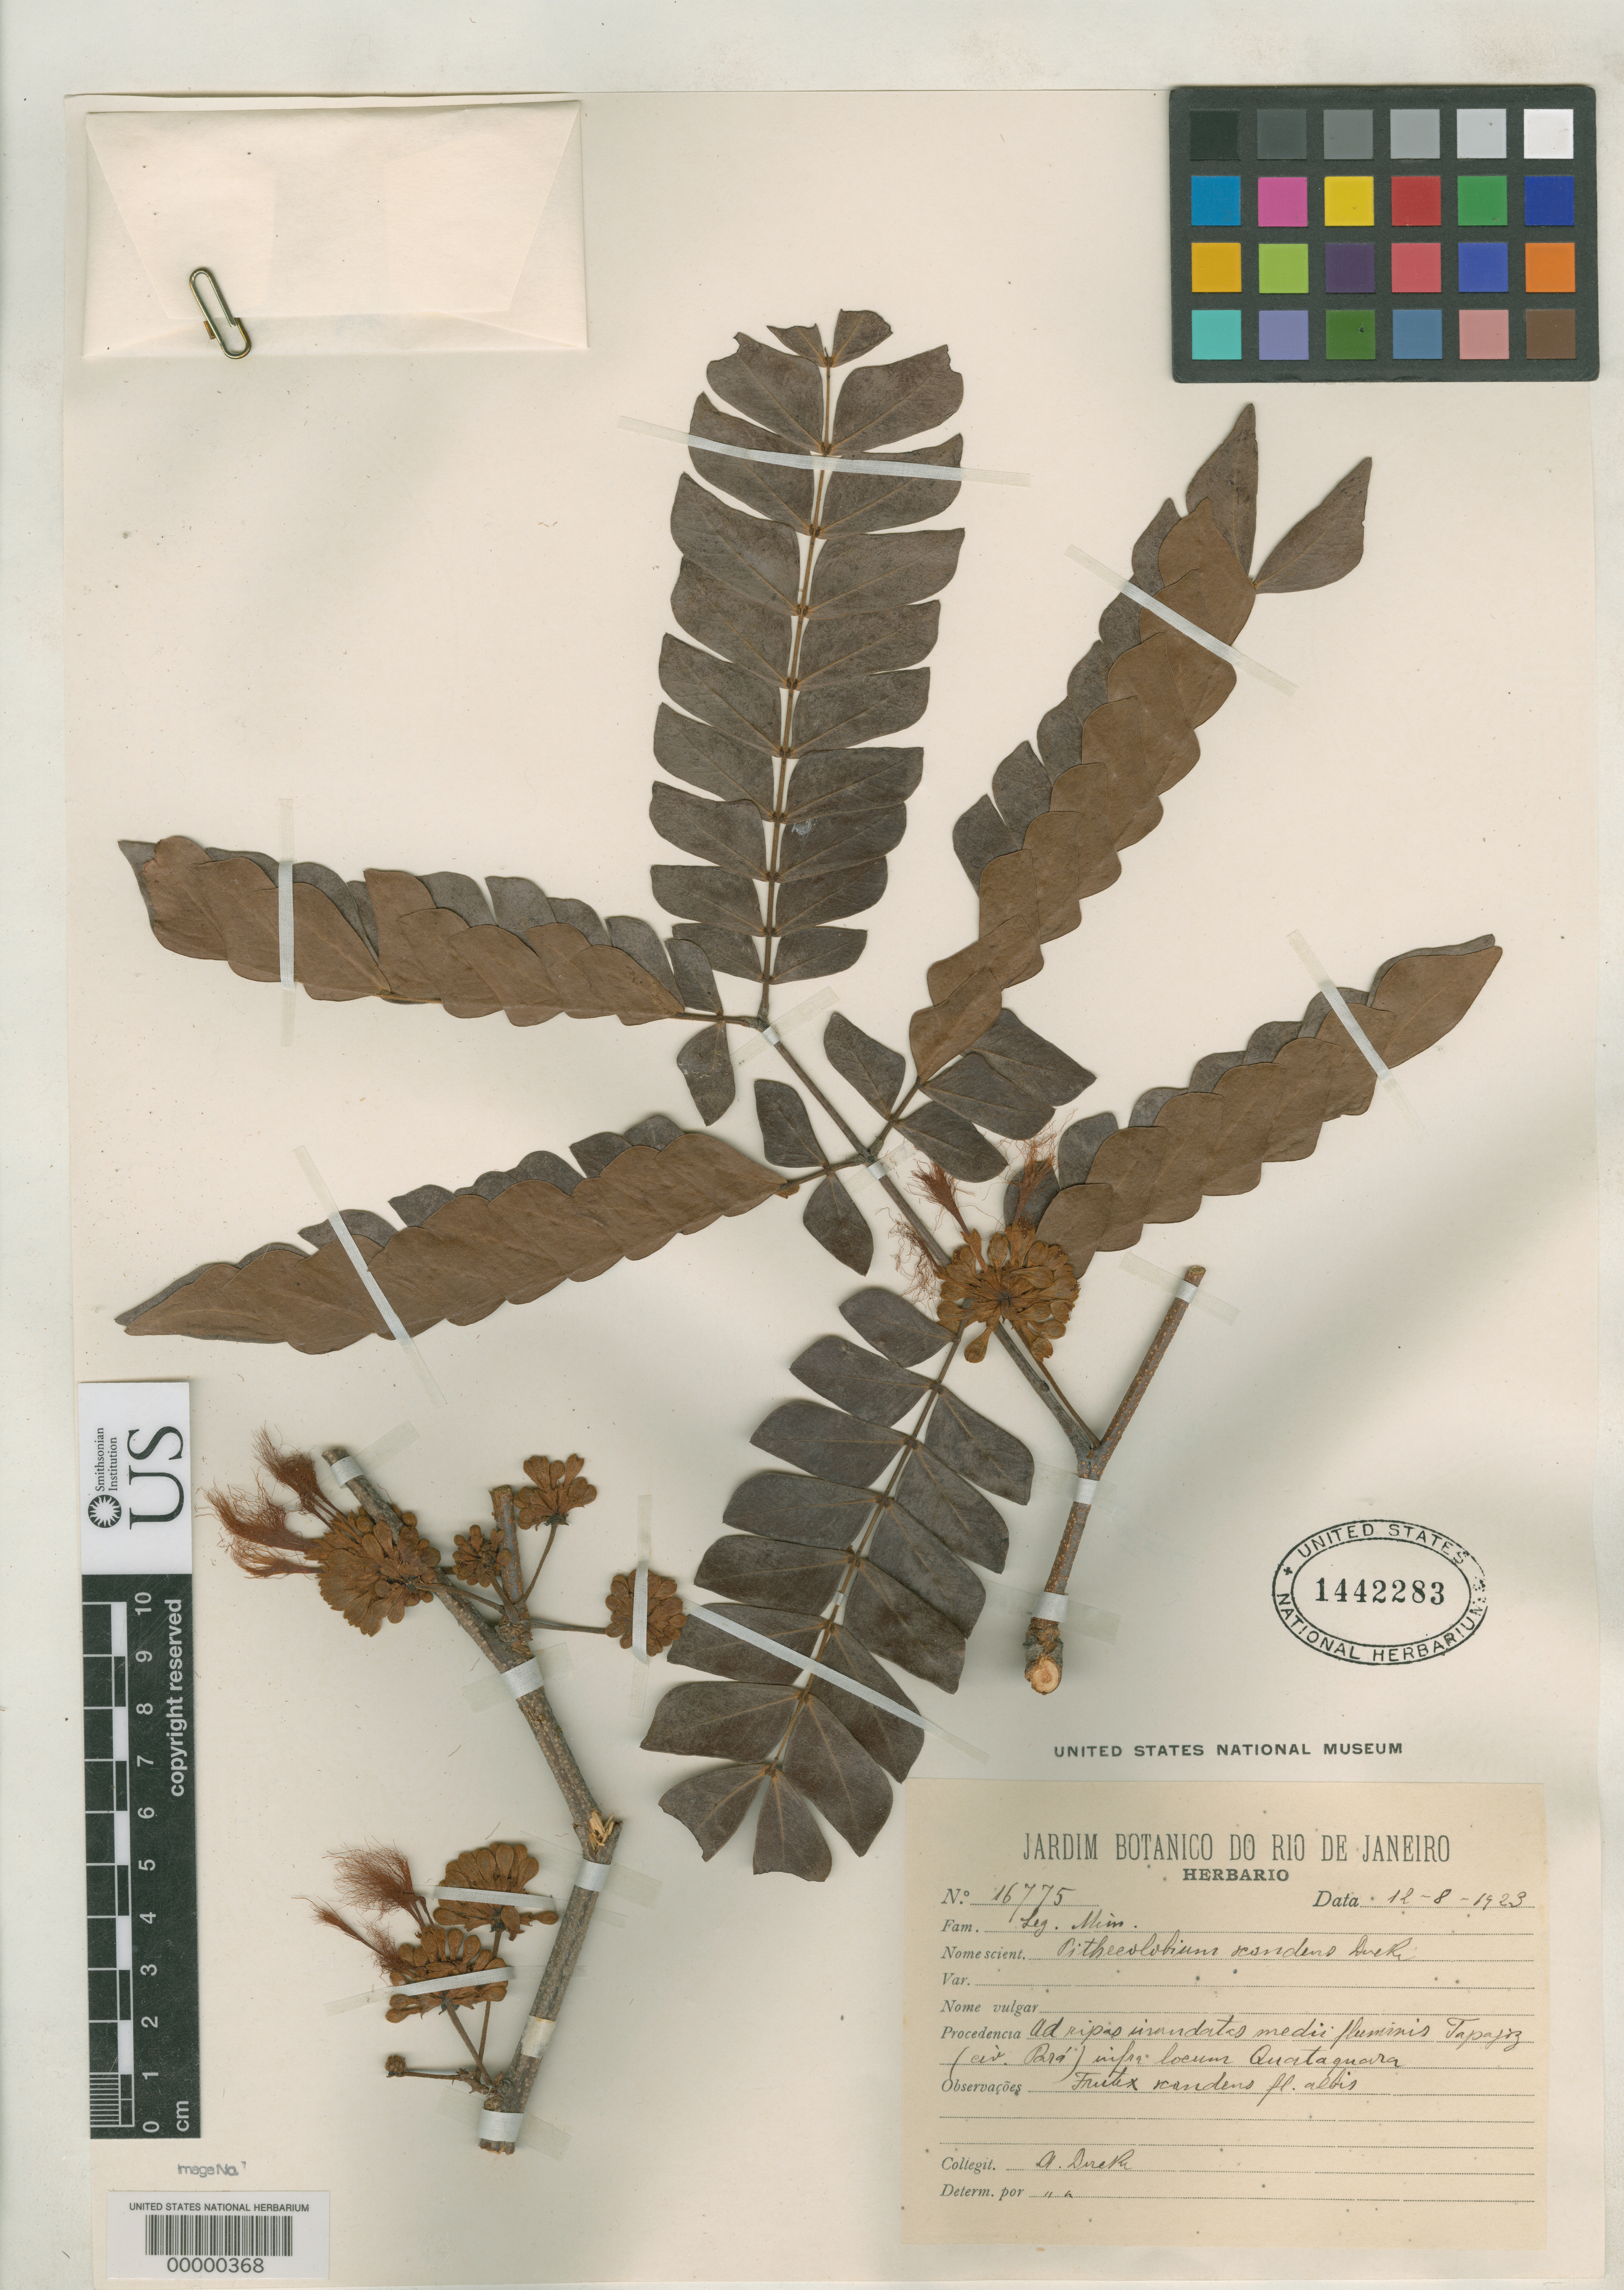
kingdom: Plantae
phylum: Tracheophyta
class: Magnoliopsida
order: Fabales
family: Fabaceae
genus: Pithecellobium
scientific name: Pithecellobium scandens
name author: Ducke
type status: Isosyntype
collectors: A. Ducke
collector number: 16775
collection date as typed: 12 Aug 1923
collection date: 1923-08-12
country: Brazil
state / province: Pará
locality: Rio Tapajoz.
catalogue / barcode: US 1442283